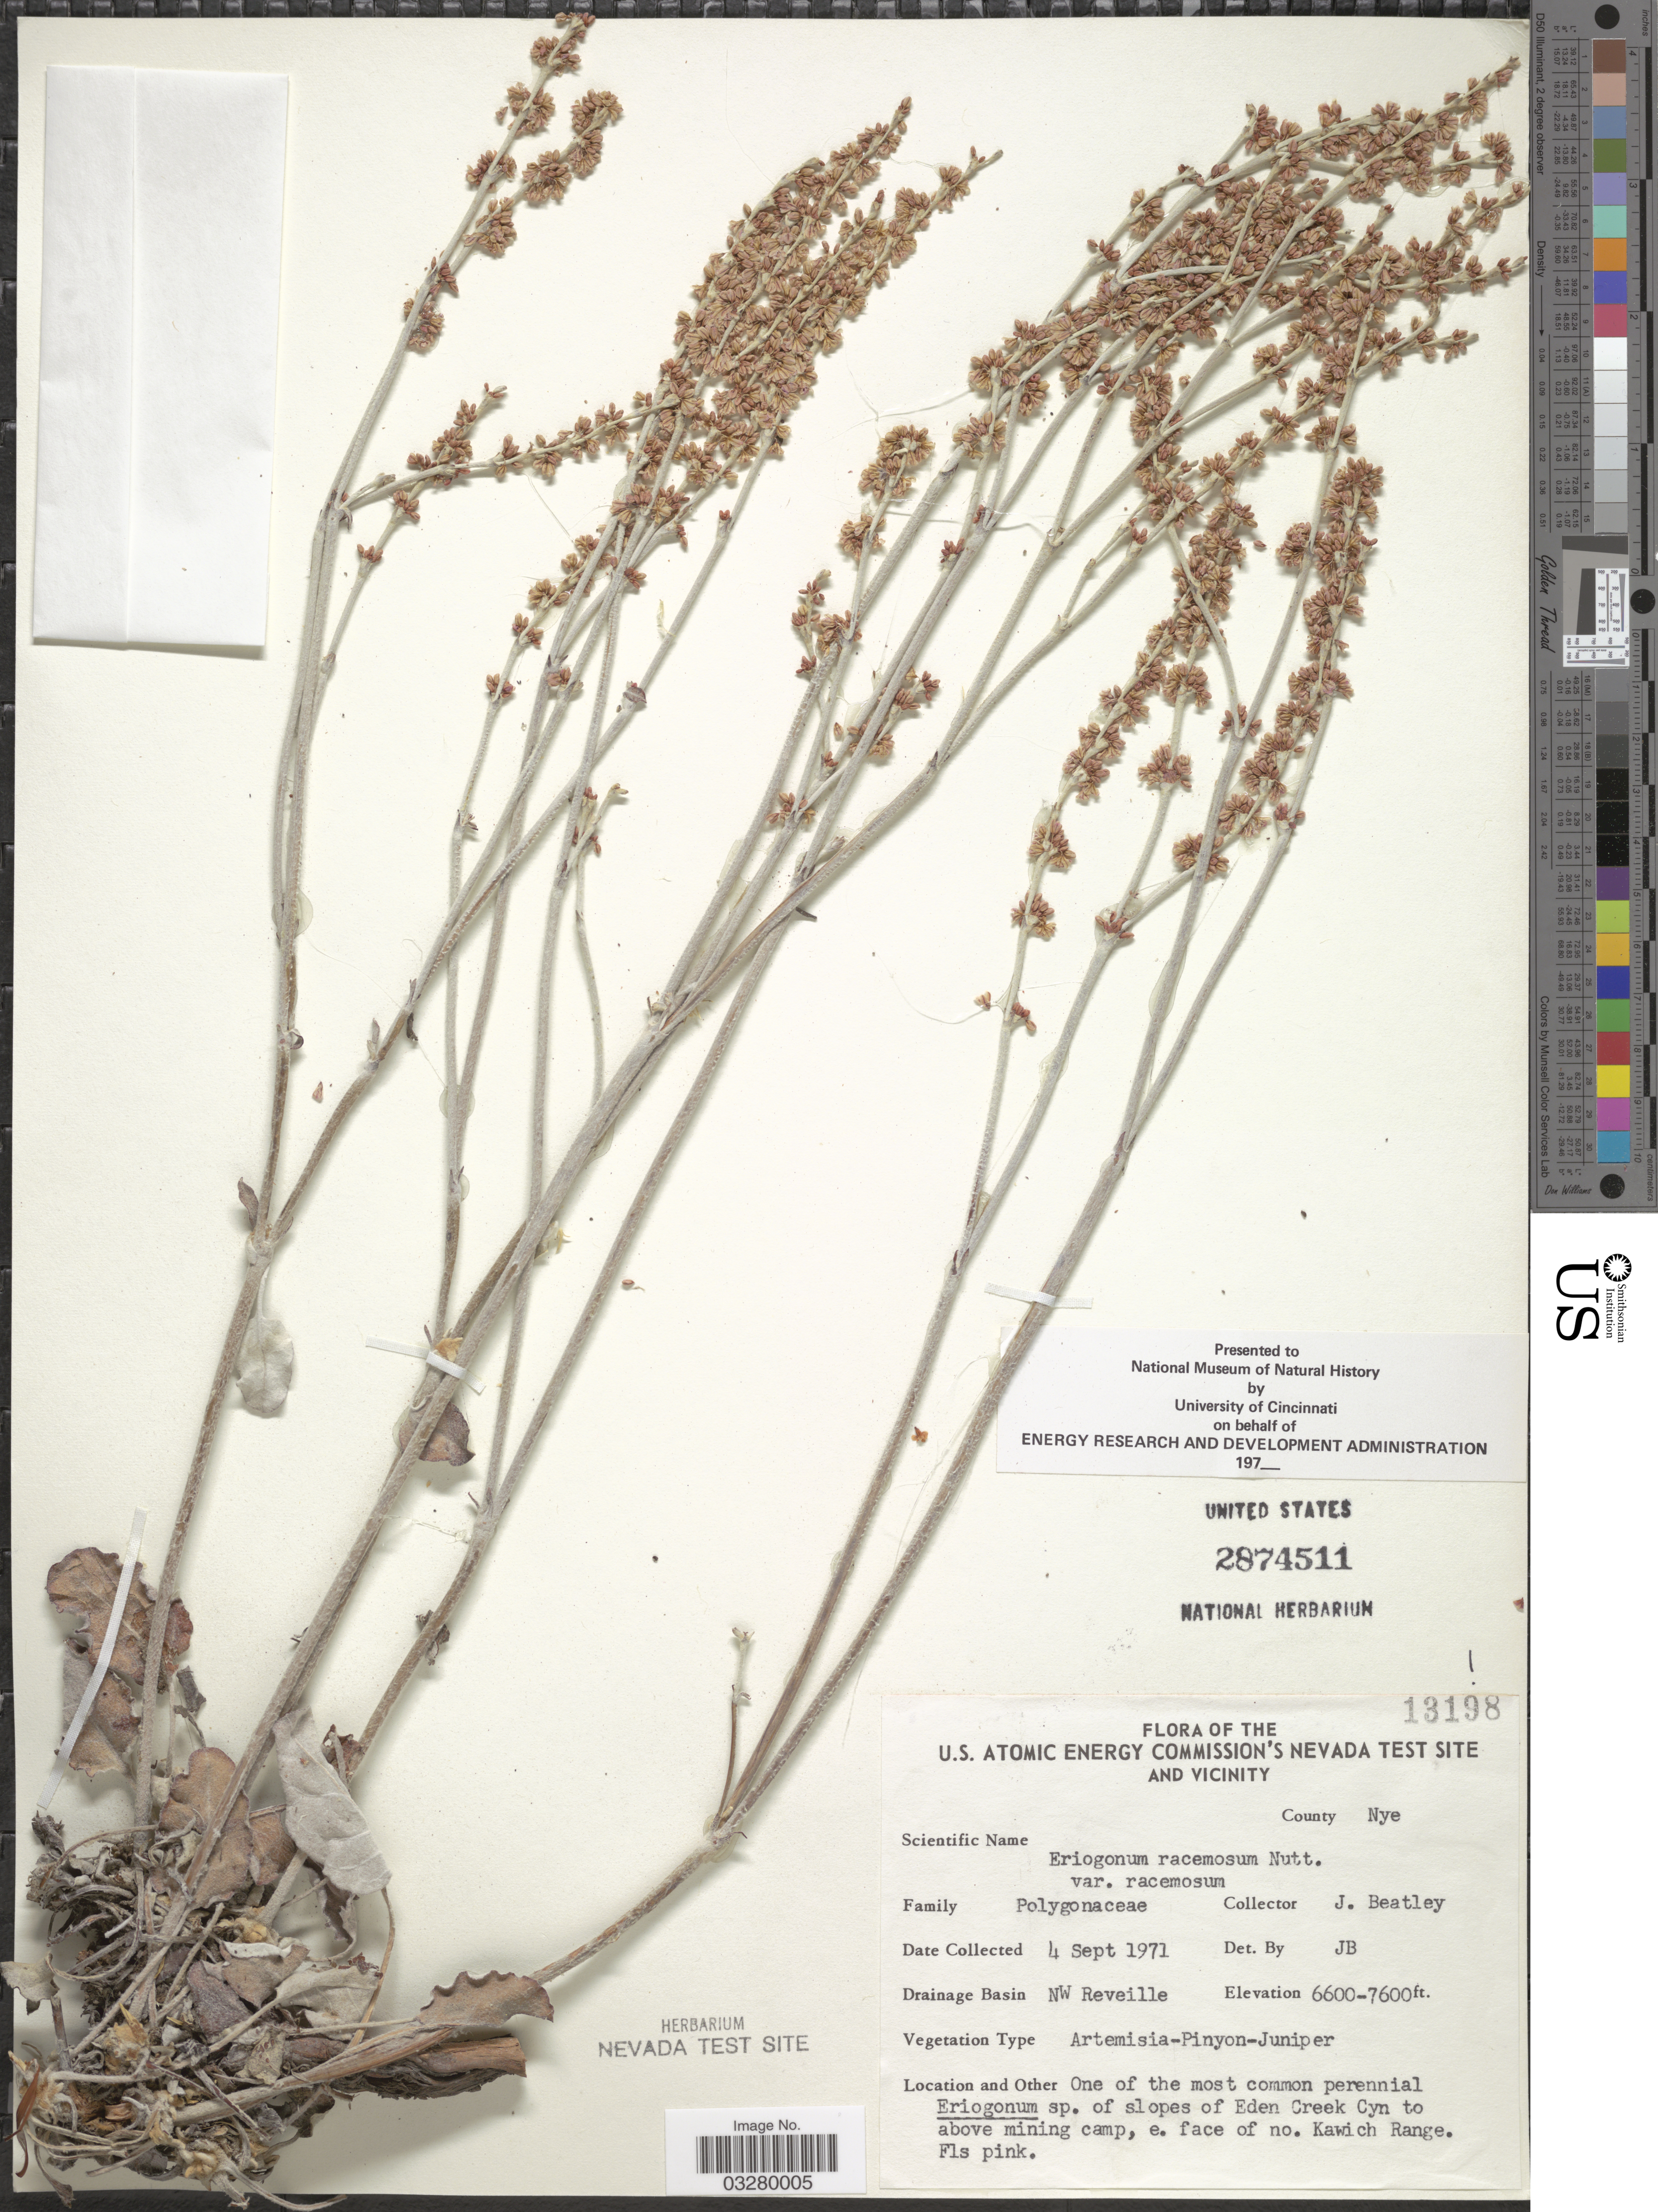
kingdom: Plantae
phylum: Tracheophyta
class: Magnoliopsida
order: Caryophyllales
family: Polygonaceae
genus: Eriogonum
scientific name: Eriogonum racemosum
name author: Nutt.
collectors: J. C. Beatley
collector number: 13198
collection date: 1971-09-04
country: United States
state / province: Nevada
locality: U.S. Atomic Energy Commission's Nevada Test Site and Vicinity, County Nye, Drainage Basin NW Reveille, slopes of Eden Creek Cyn to above mining camp, e. face of no. Kawich Range.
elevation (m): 2012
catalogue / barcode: US 2874511